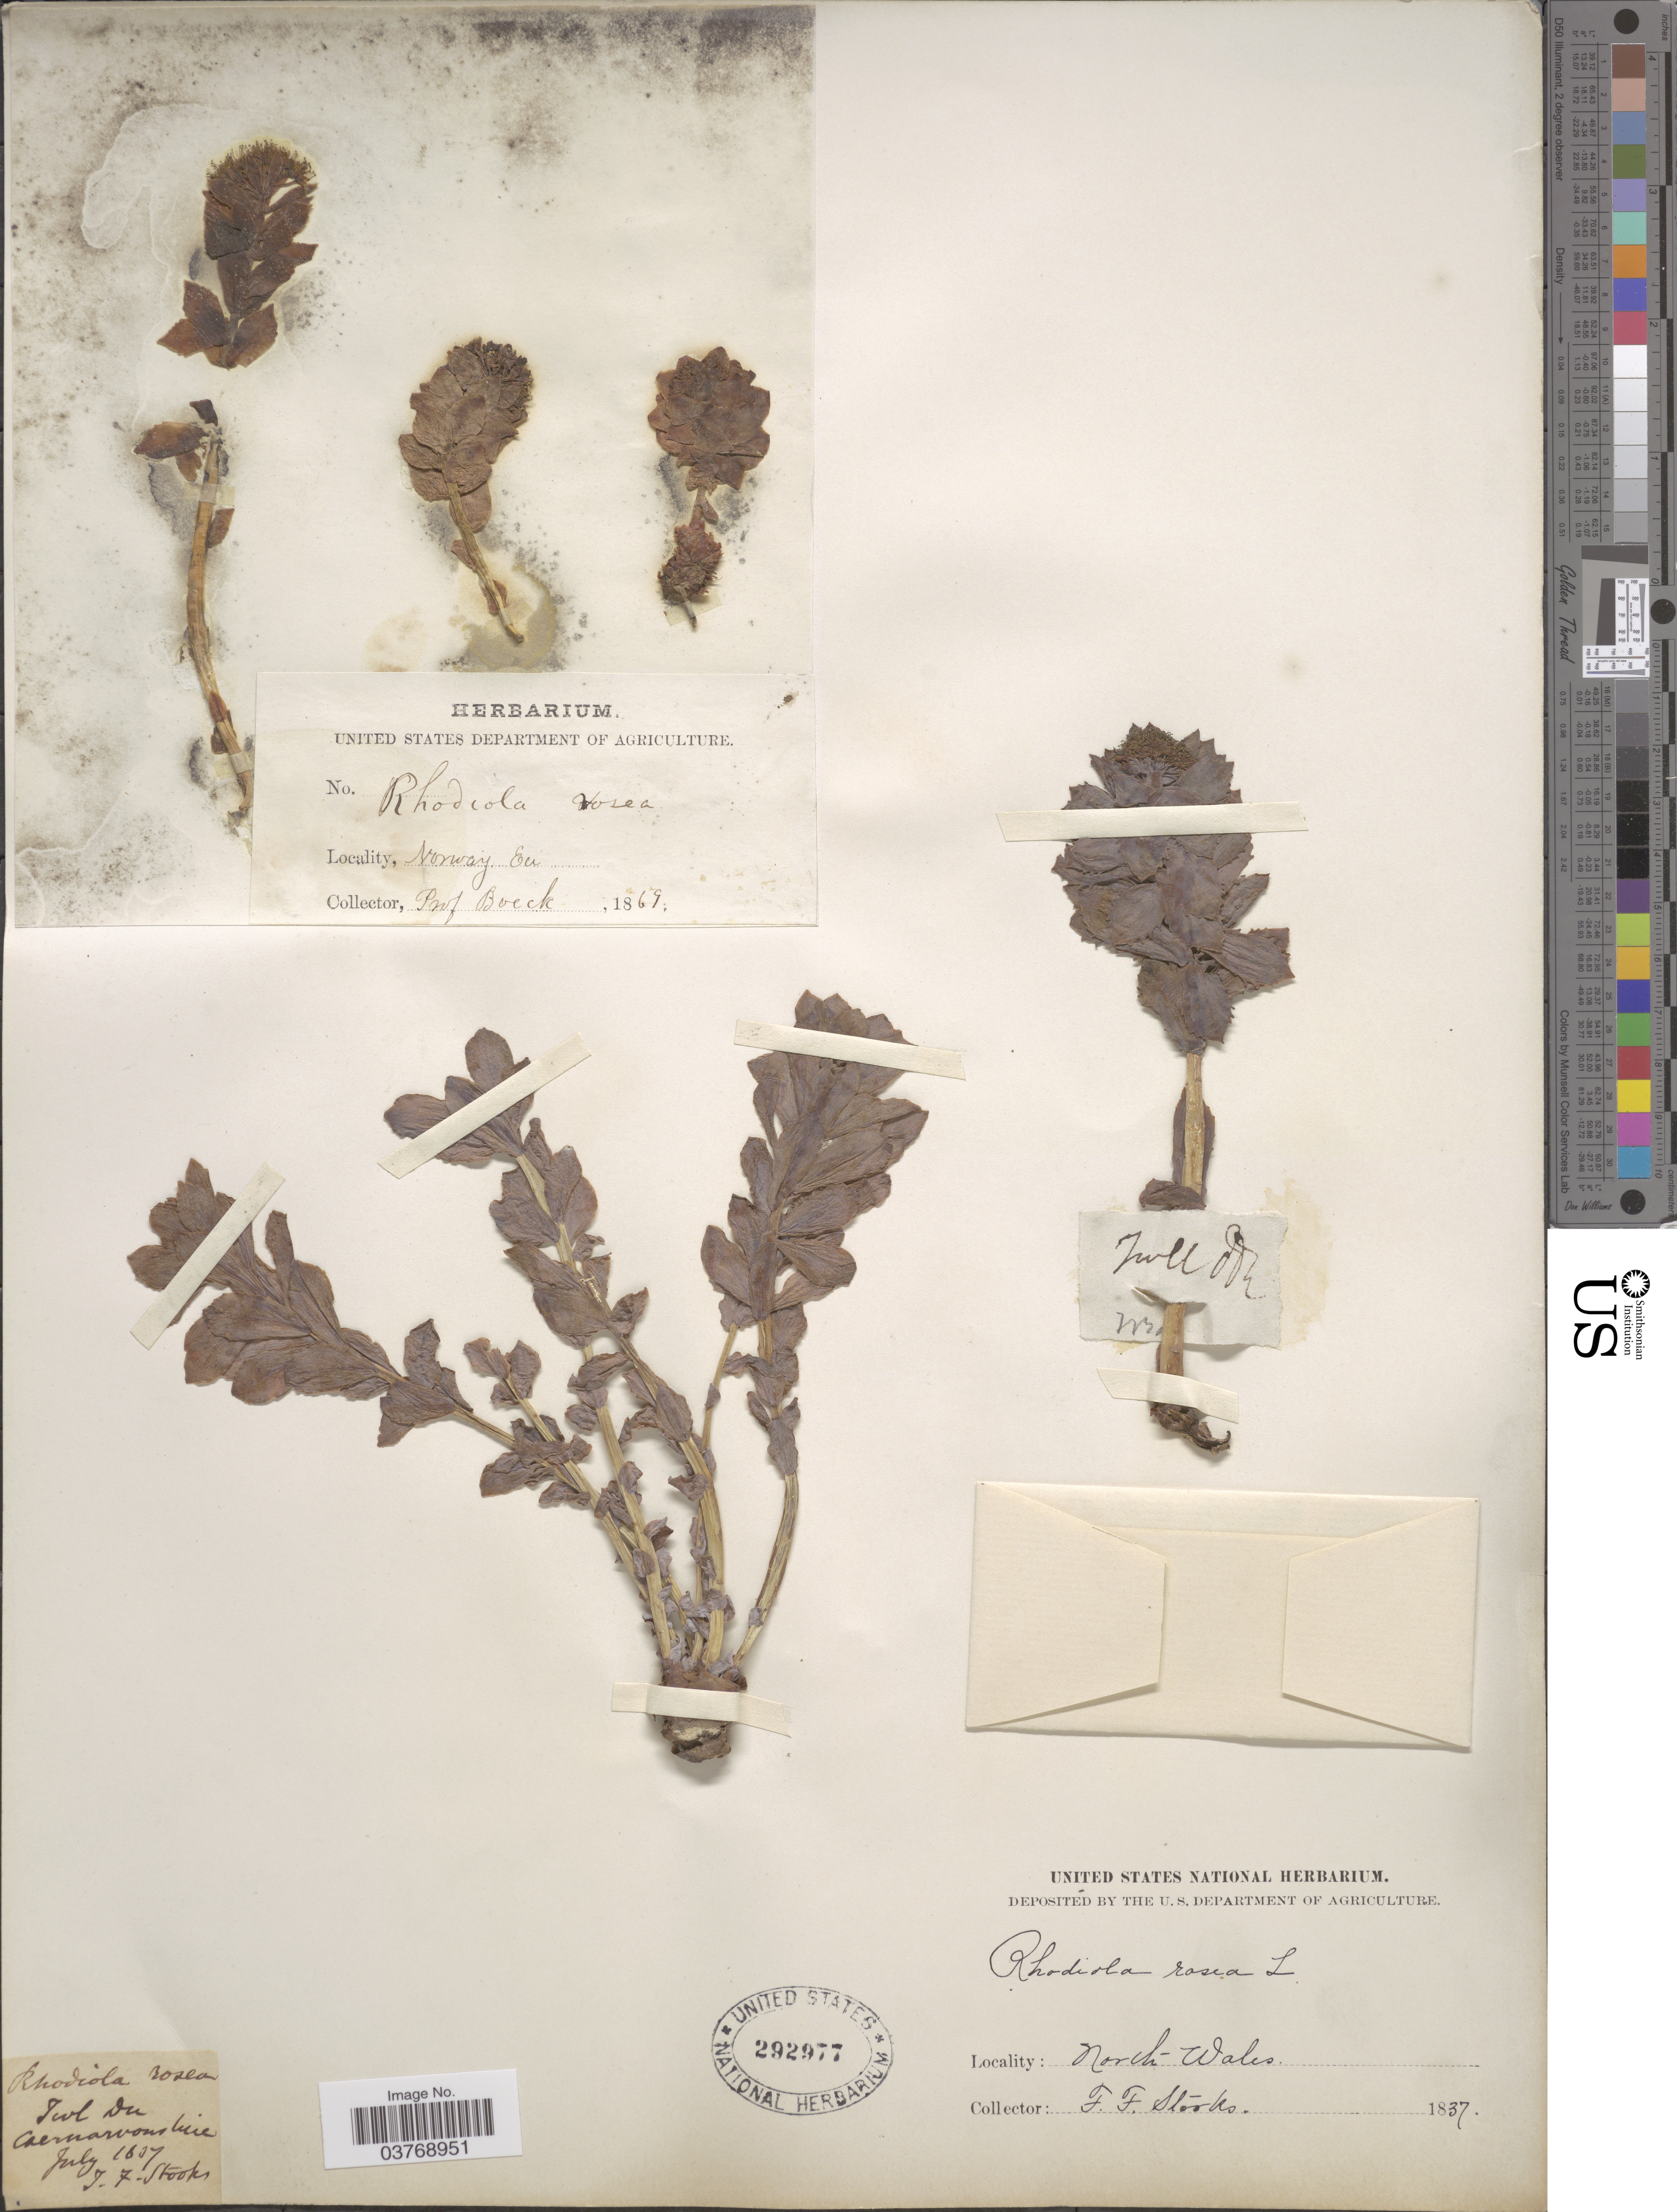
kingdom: Plantae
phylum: Tracheophyta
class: Magnoliopsida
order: Saxifragales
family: Crassulaceae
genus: Rhodiola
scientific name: Rhodiola rosea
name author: L.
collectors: F. Stooks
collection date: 1837-07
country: United Kingdom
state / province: Wales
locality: North Wales.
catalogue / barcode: US 292977